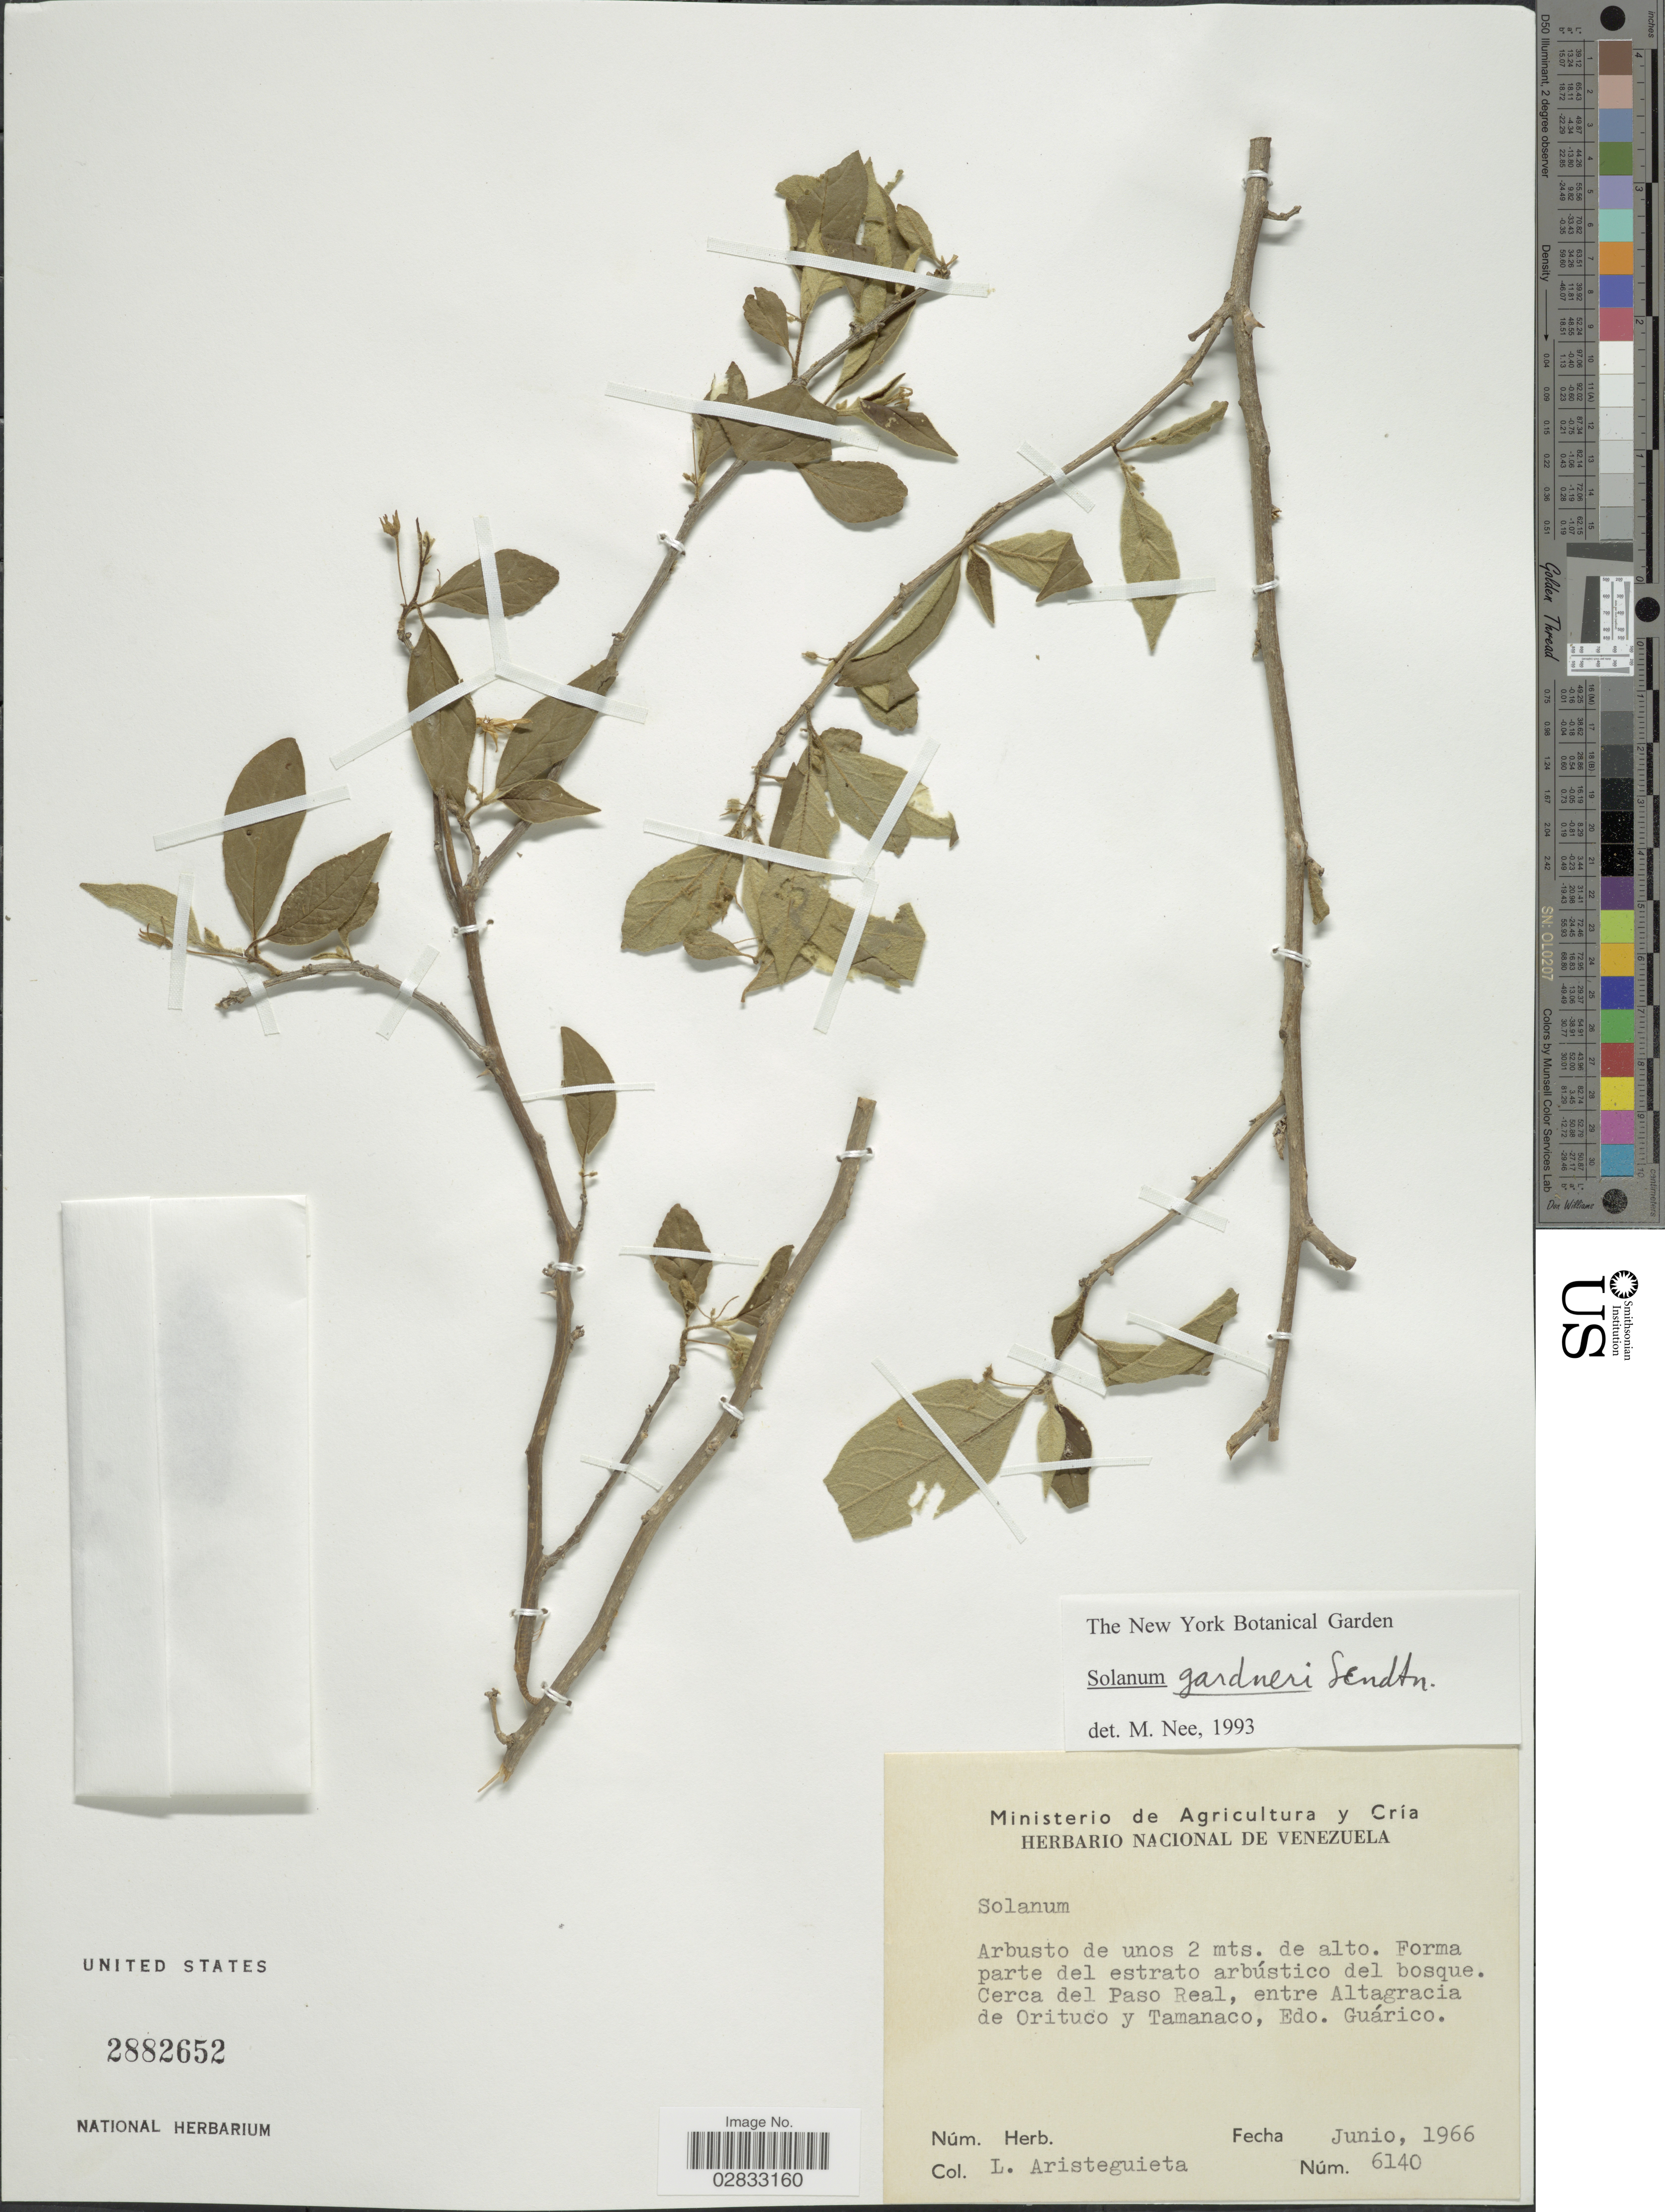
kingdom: Plantae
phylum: Tracheophyta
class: Magnoliopsida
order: Solanales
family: Solanaceae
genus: Solanum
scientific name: Solanum gardneri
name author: Sendtn. in Mart.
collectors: L. Aristeguieta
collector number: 6140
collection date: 1966-06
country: Venezuela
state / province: Guárico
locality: Cerca del Paso Real, entre Altagracia de Orituco y Tamanaco.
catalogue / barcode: US 2882652